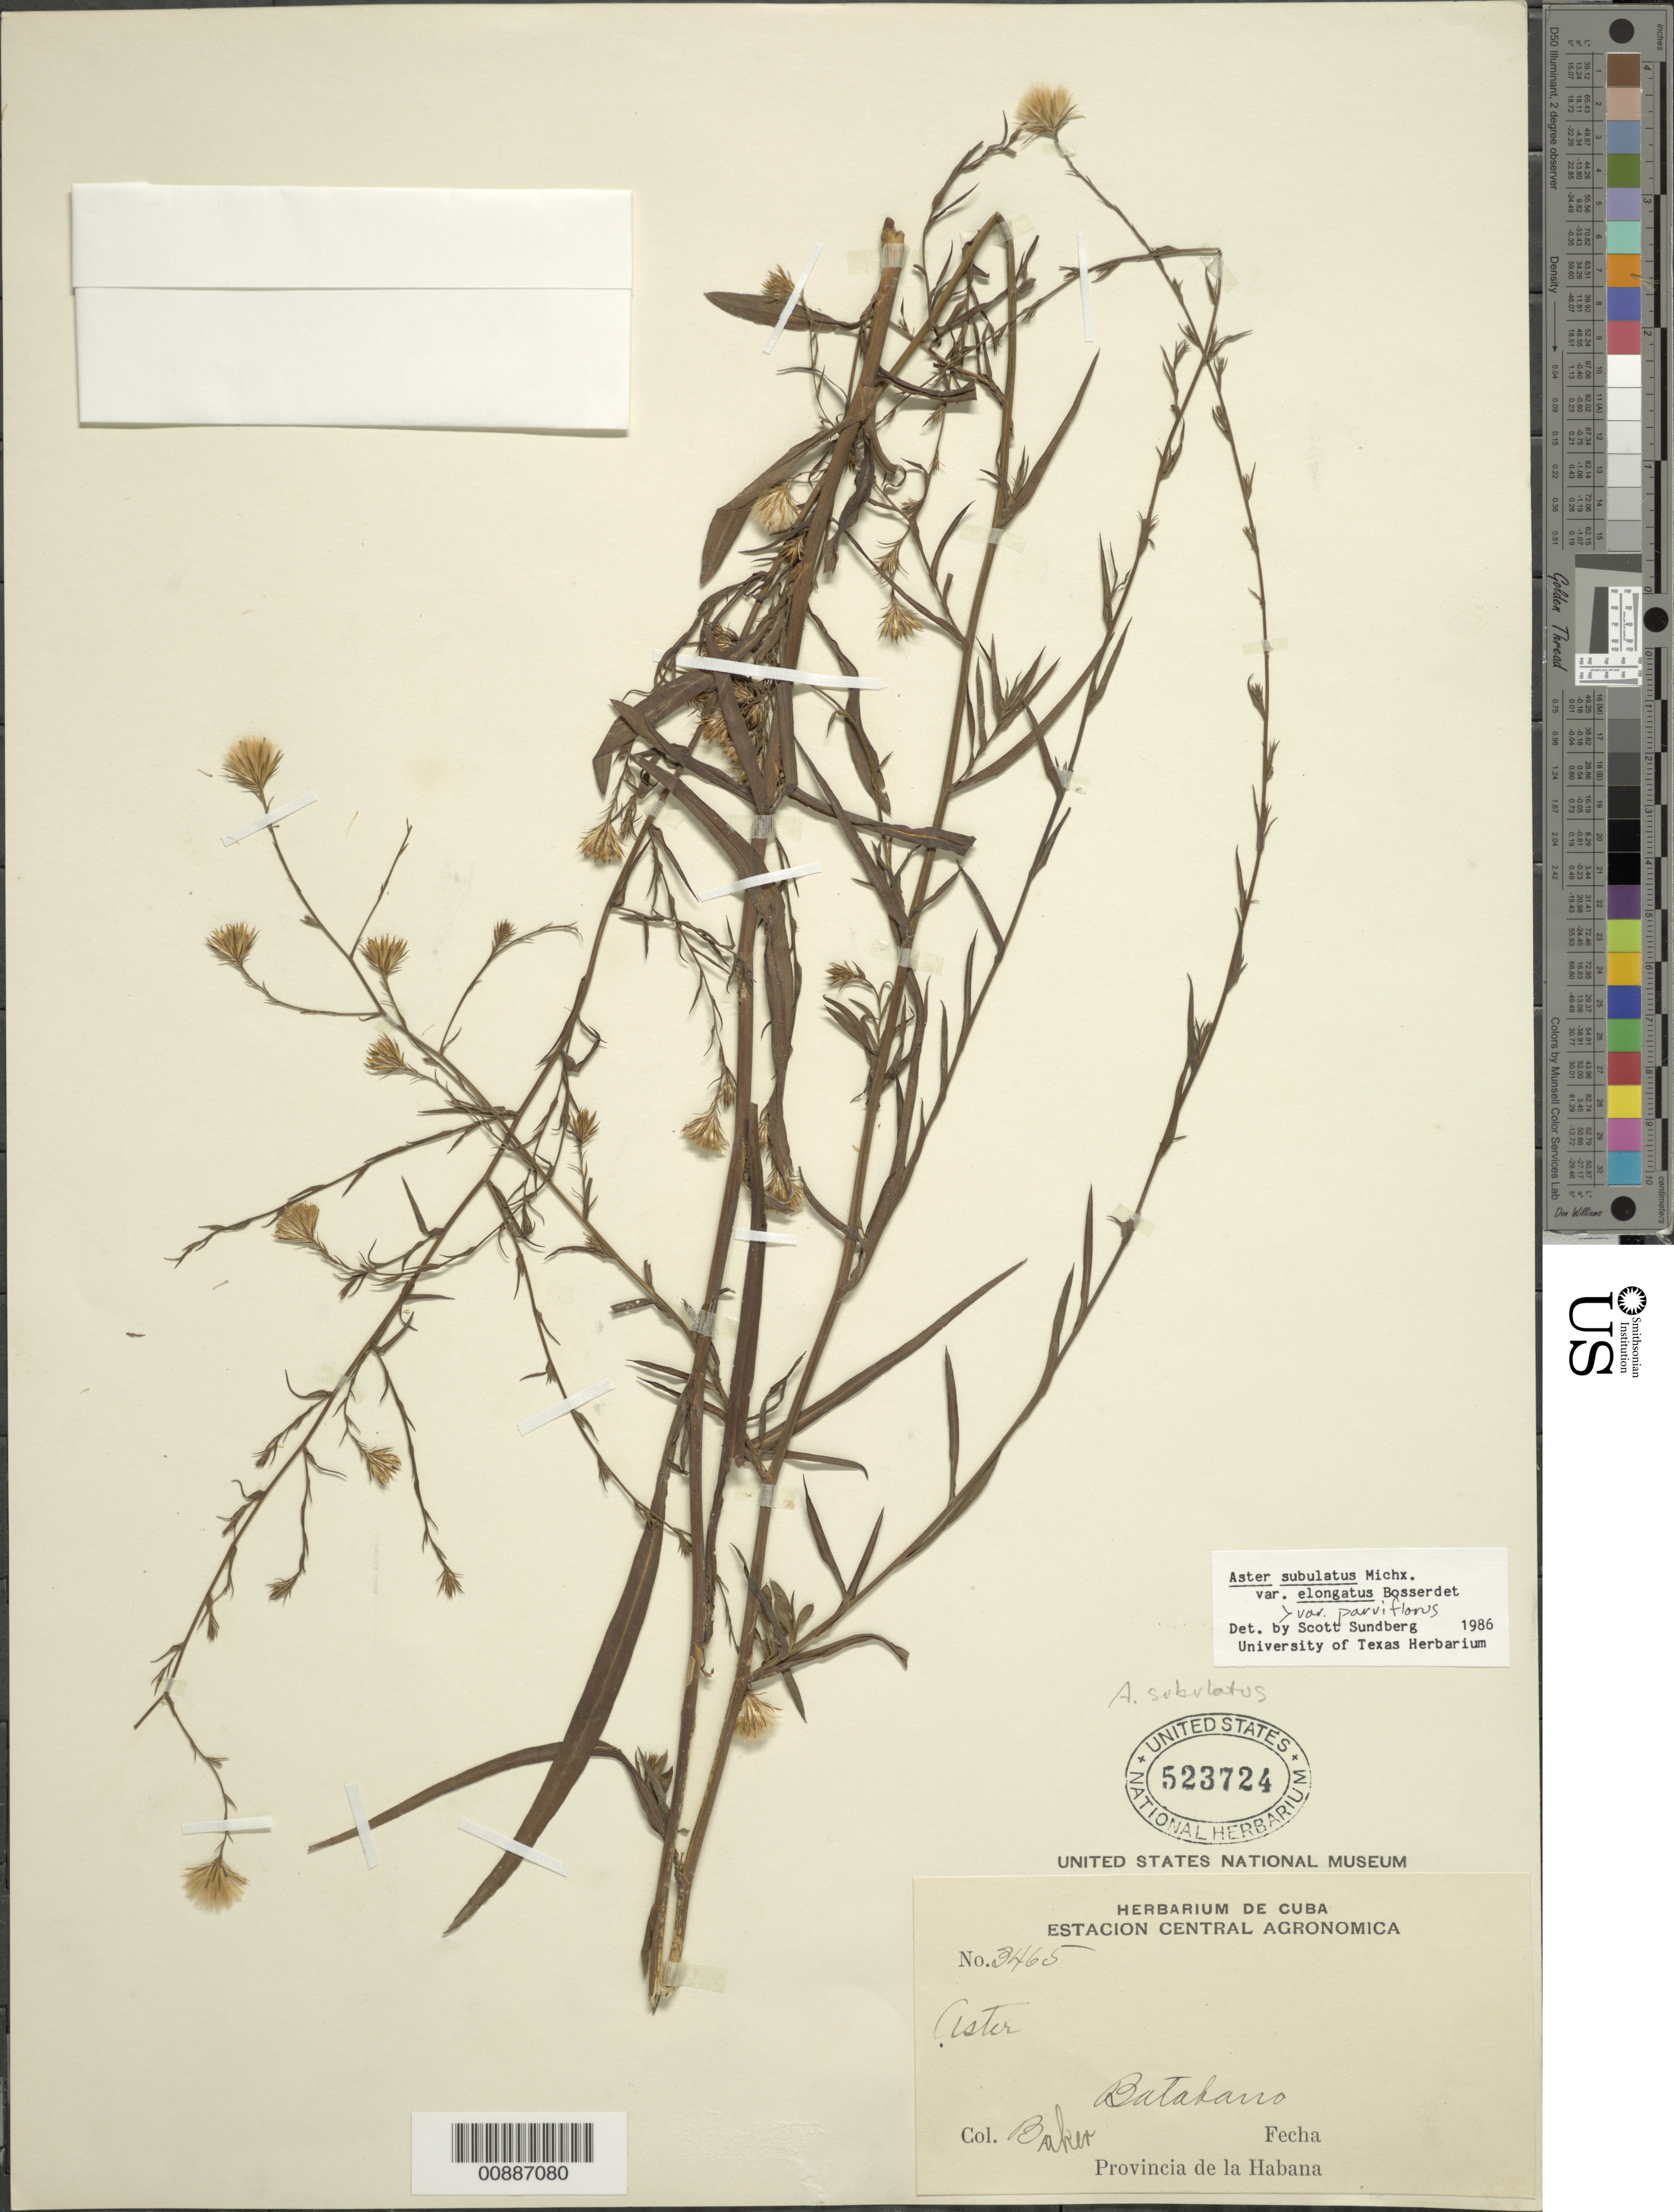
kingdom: Plantae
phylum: Tracheophyta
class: Magnoliopsida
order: Asterales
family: Asteraceae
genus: Symphyotrichum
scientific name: Symphyotrichum subulatum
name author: (Michx.) G.L. Nesom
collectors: C. F. Baker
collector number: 3465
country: Cuba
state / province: La Habana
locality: Batabano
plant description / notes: No date given. No initials given for collector, so cannot check dates he collected.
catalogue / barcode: US 523724